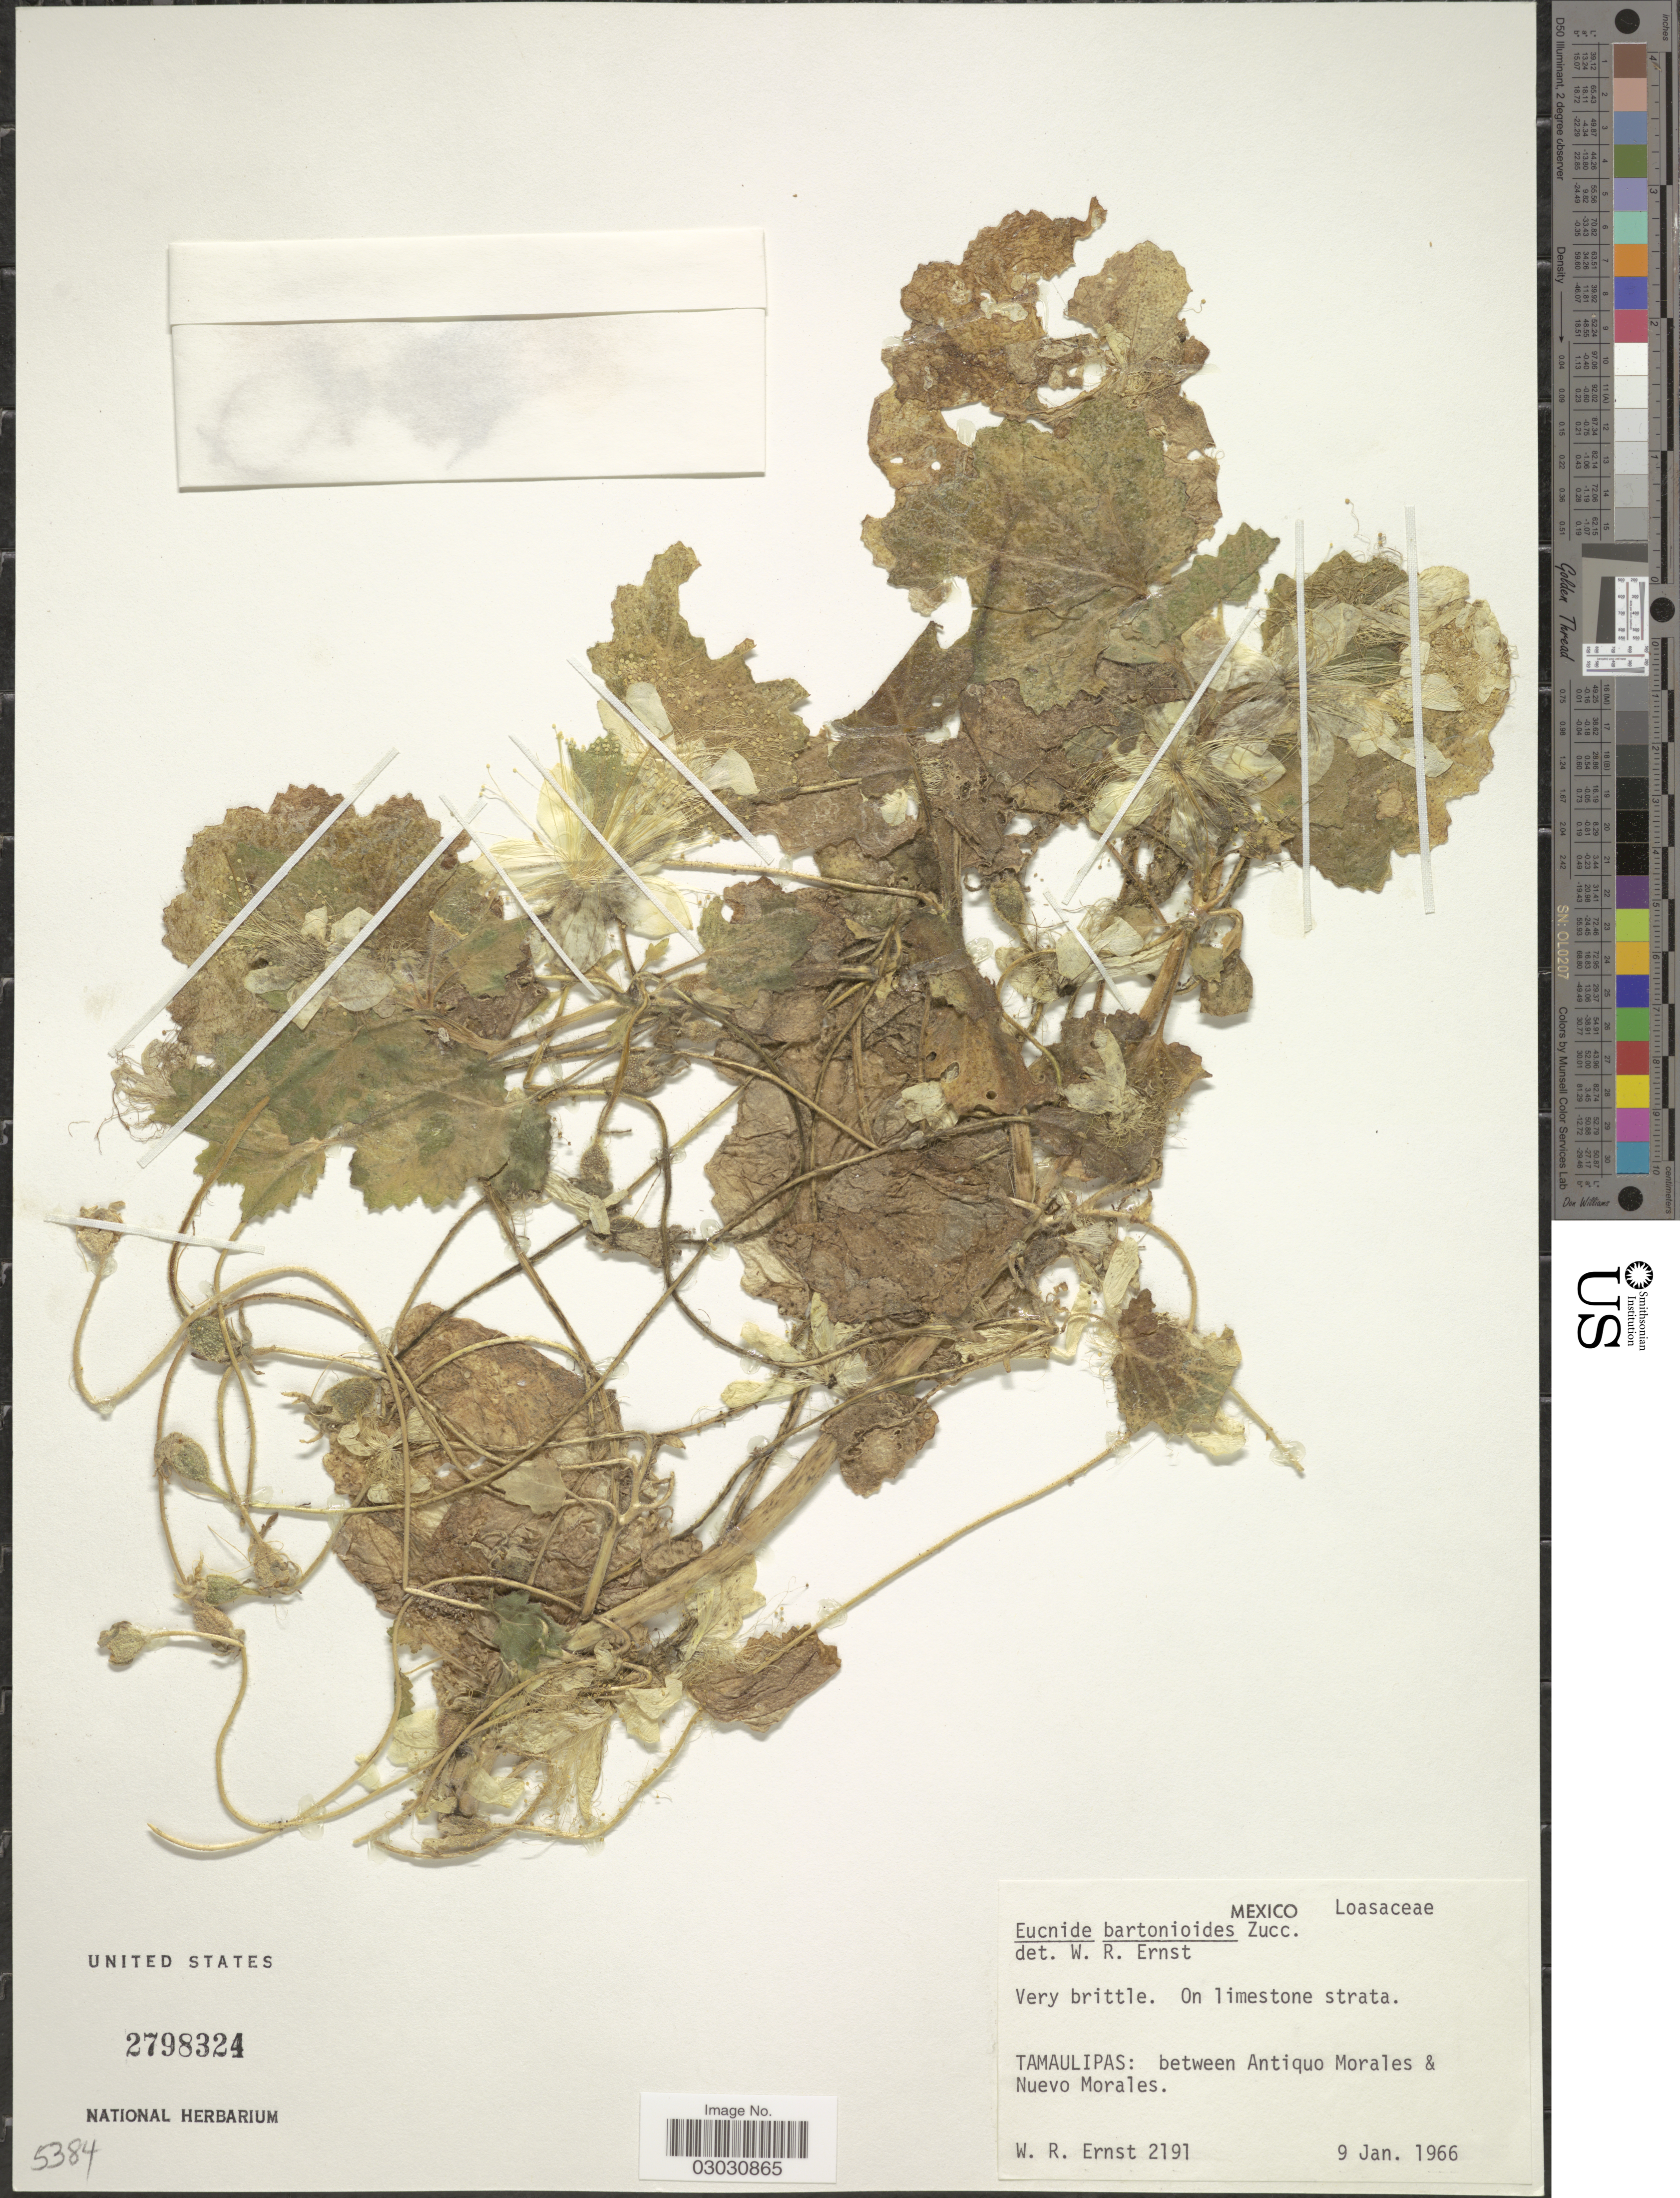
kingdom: Plantae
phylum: Tracheophyta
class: Magnoliopsida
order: Cornales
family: Loasaceae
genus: Eucnide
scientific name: Eucnide bartonioides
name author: Zucc.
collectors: W. R. Ernst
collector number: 2191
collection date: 1966-01-09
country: Mexico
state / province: Tamaulipas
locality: Between Antiquo Morales & Nuevo Morales.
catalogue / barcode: US 2798324